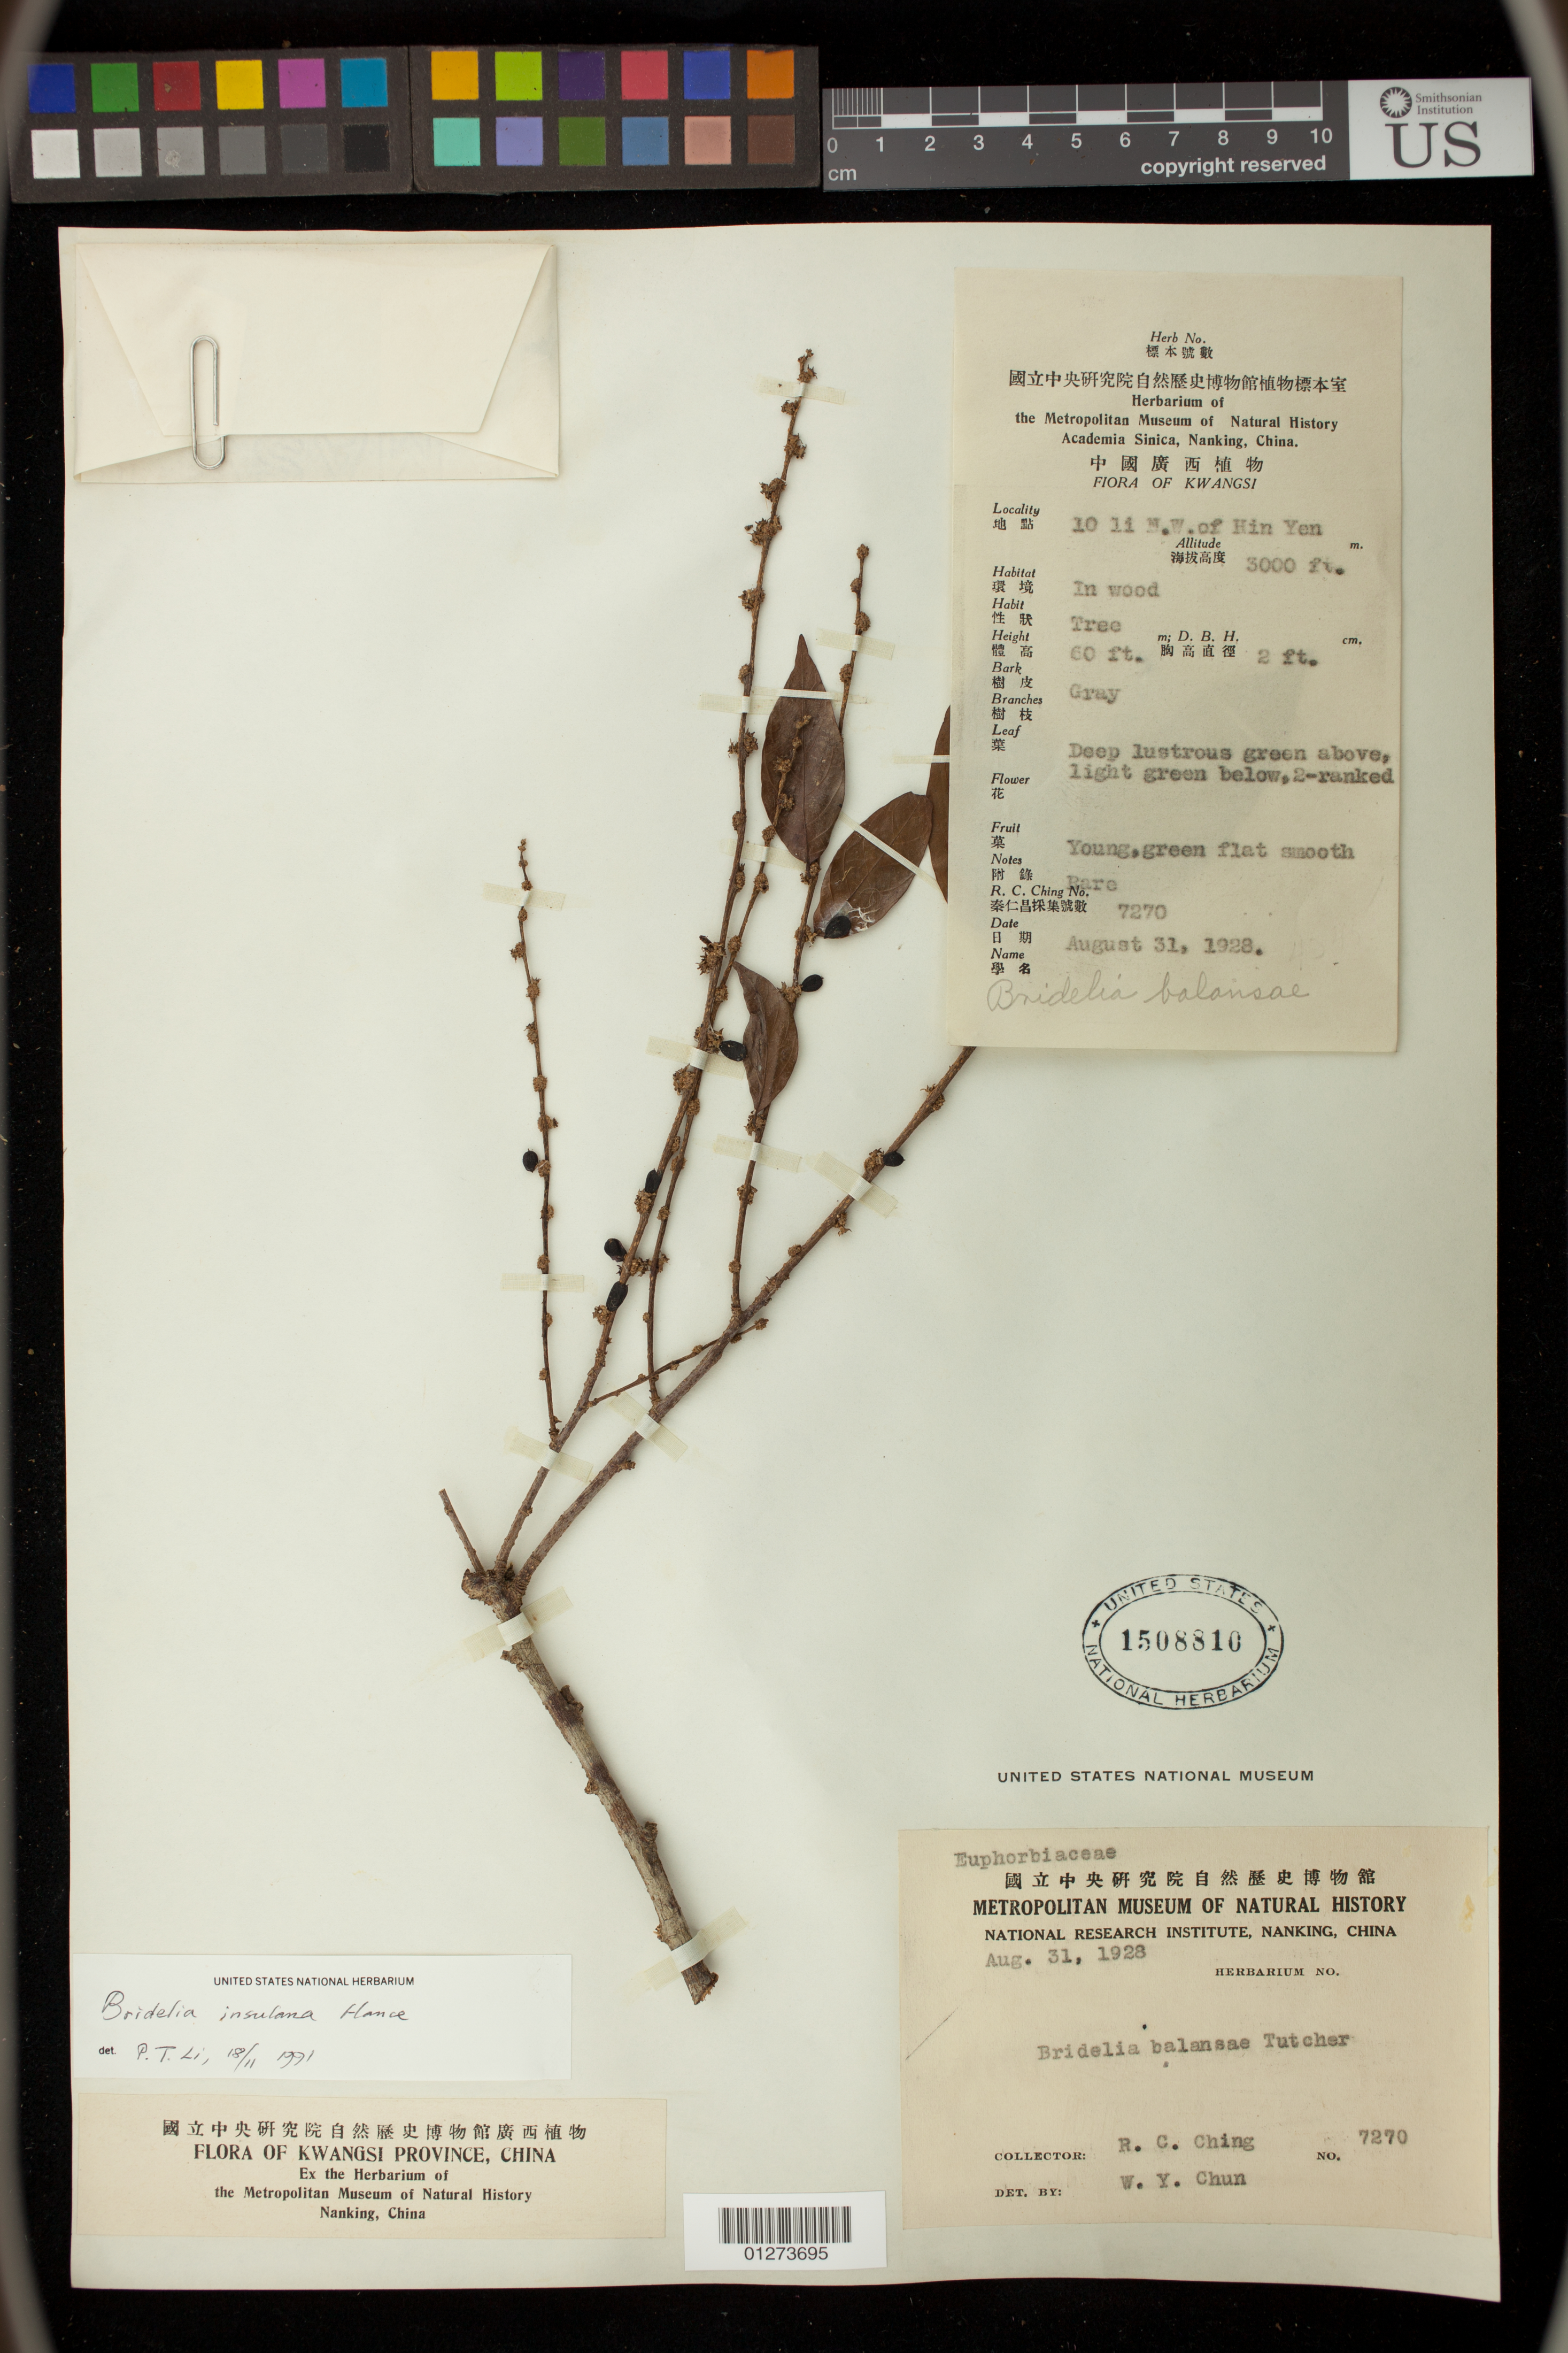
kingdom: Plantae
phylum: Tracheophyta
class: Magnoliopsida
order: Malpighiales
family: Phyllanthaceae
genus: Bridelia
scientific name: Bridelia balansae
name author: Tutcher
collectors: R. C. Ching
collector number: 7270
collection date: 1928-08-31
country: China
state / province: Guangxi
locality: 10 li N.W. of Hin Yen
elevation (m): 914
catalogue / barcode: US 1508810